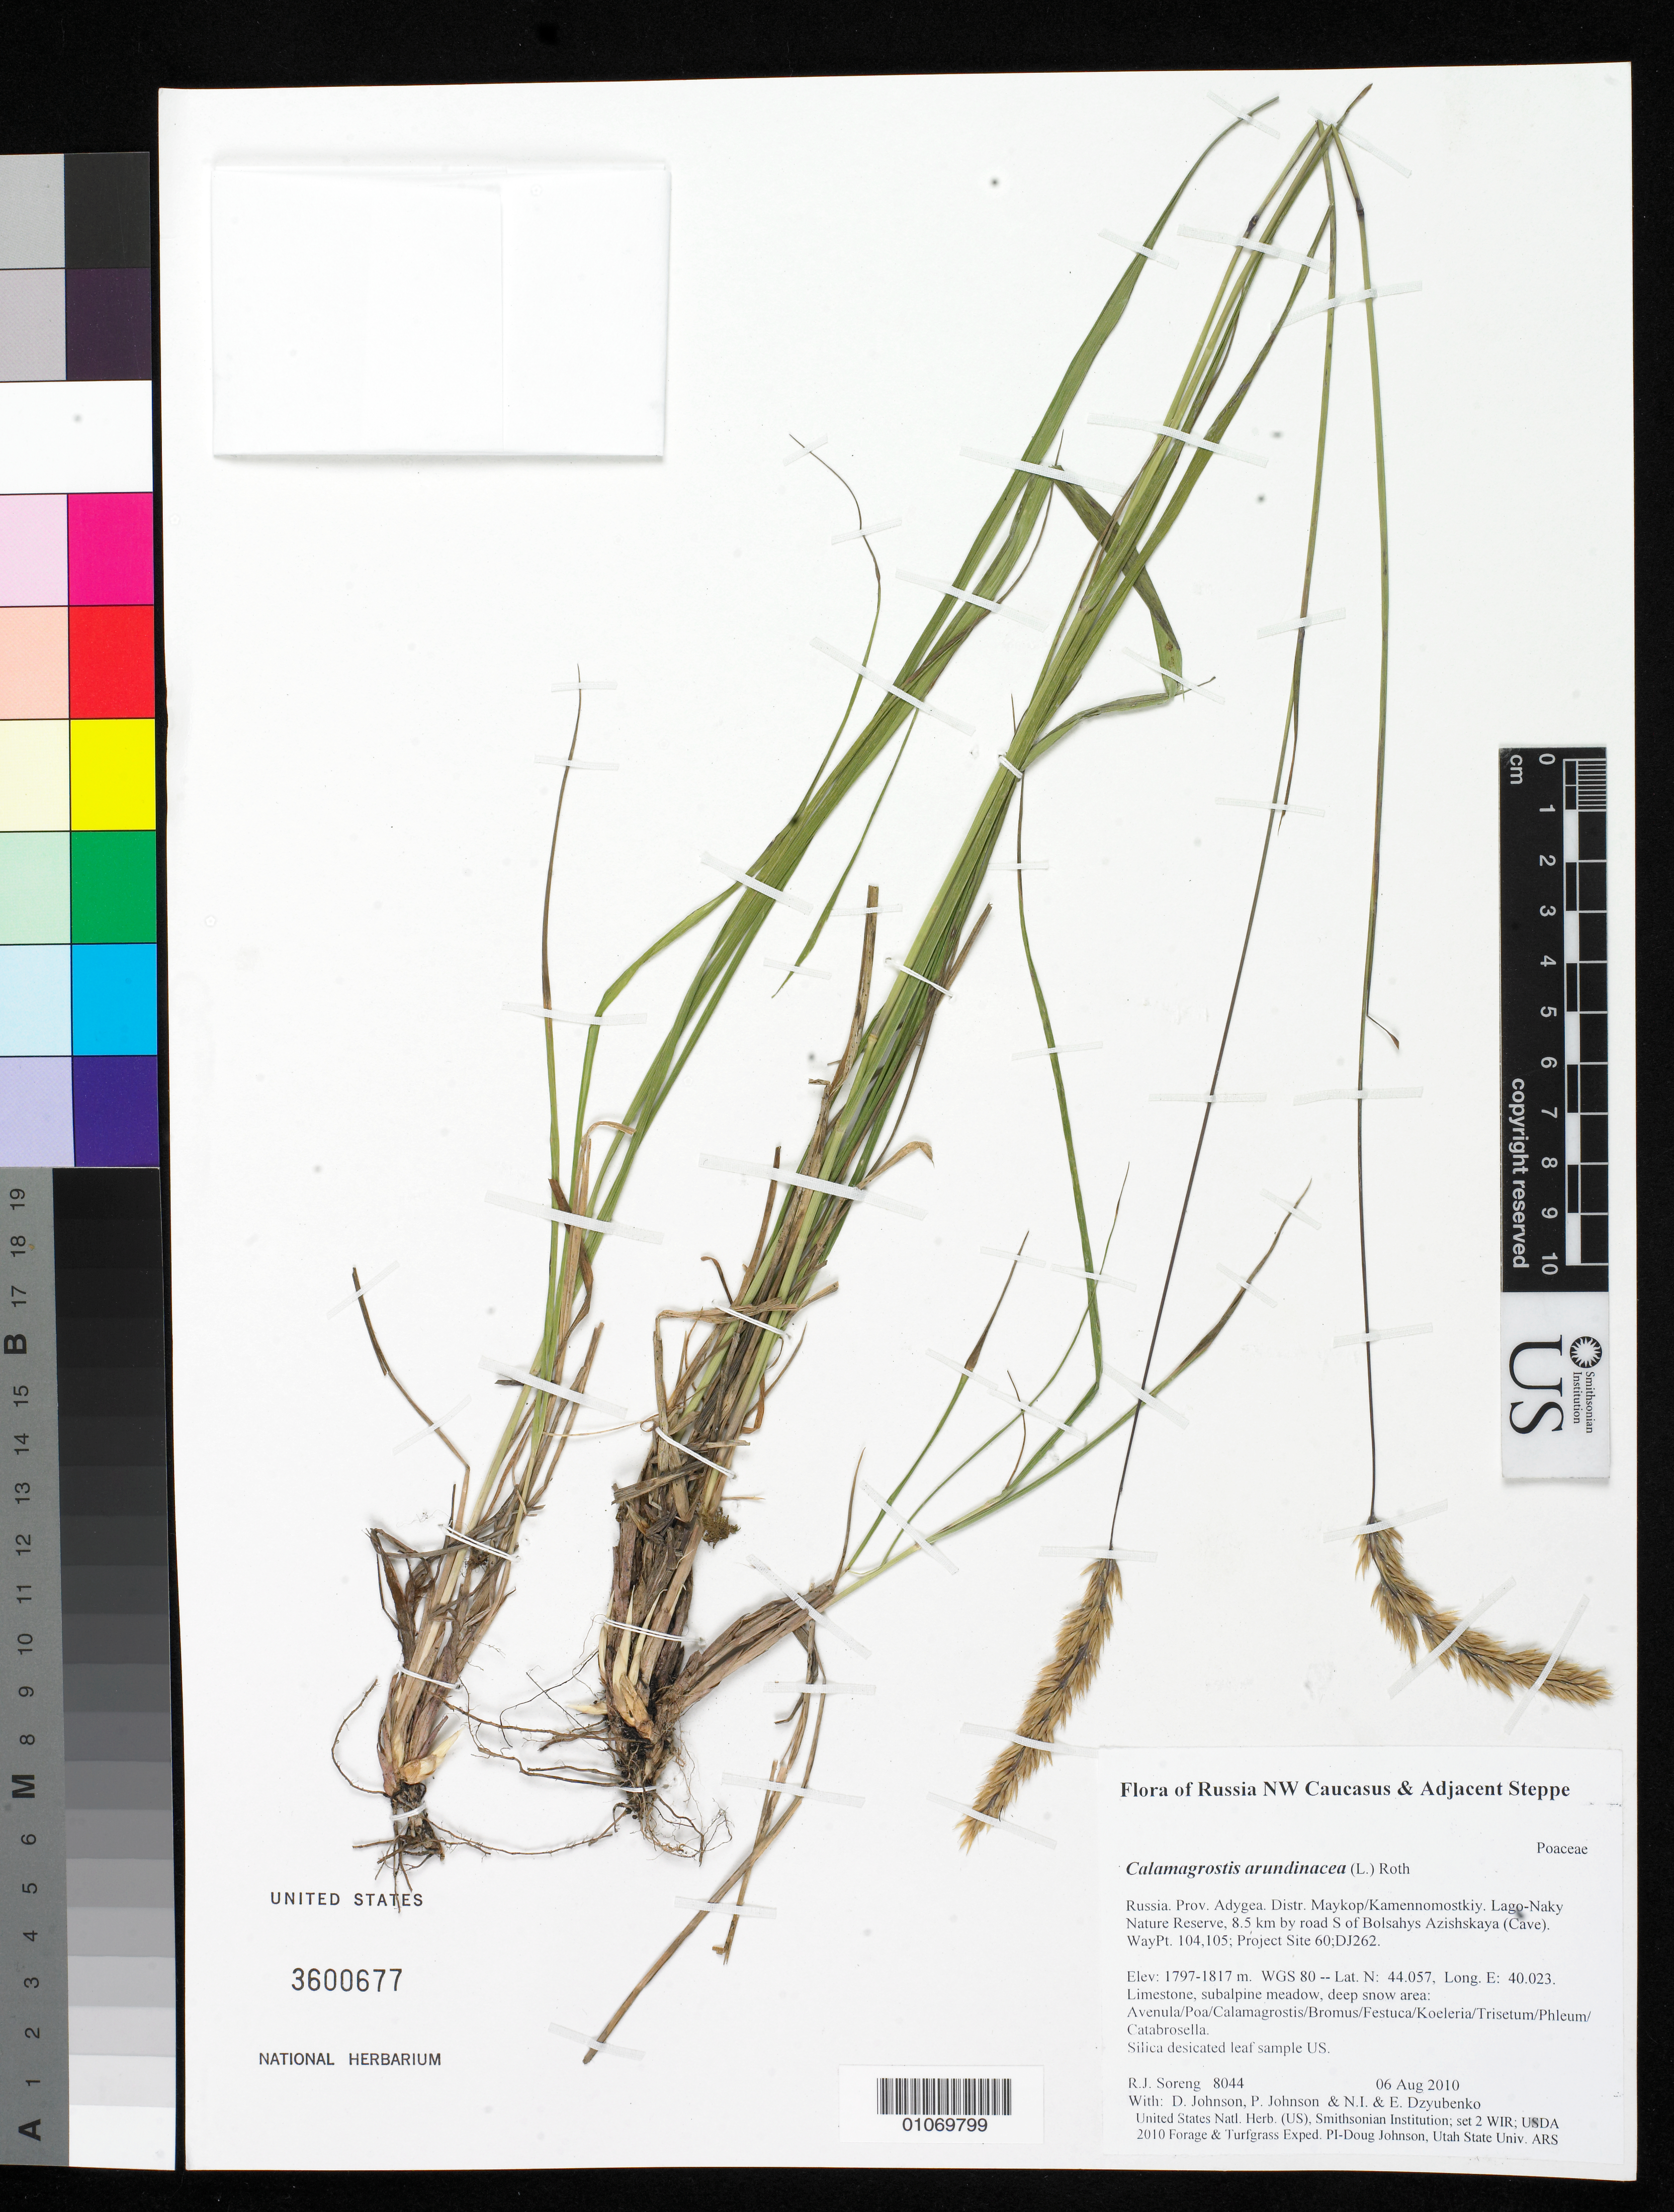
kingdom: Plantae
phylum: Tracheophyta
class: Liliopsida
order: Poales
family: Poaceae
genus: Calamagrostis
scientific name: Calamagrostis arundinacea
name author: (L.) Roth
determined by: Soreng, Robert J., Research Associate (BOT), Smithsonian Institution - National Museum of Natural History (UNITED STATES)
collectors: R. J. Soreng, D. Johnson, P. Johnson, N. Dzyubenko & E. Dzyubenko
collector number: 8044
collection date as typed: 06 Aug 2010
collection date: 2010-08-06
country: Russian Federation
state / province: Adygea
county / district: Maykop/Kamennomostkiy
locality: Lago-Naky Nature Reserve, 8.5 km by road S of Bolsahys Azishskaya (Cave)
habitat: Limestone, subalpine meadow, deep snow area: Avenula/Poa/Calamagrostis/Bromus/Festuca/Koeleria/Trisetum/Phleum/Catabrosella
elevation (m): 1797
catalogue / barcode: US 3600677